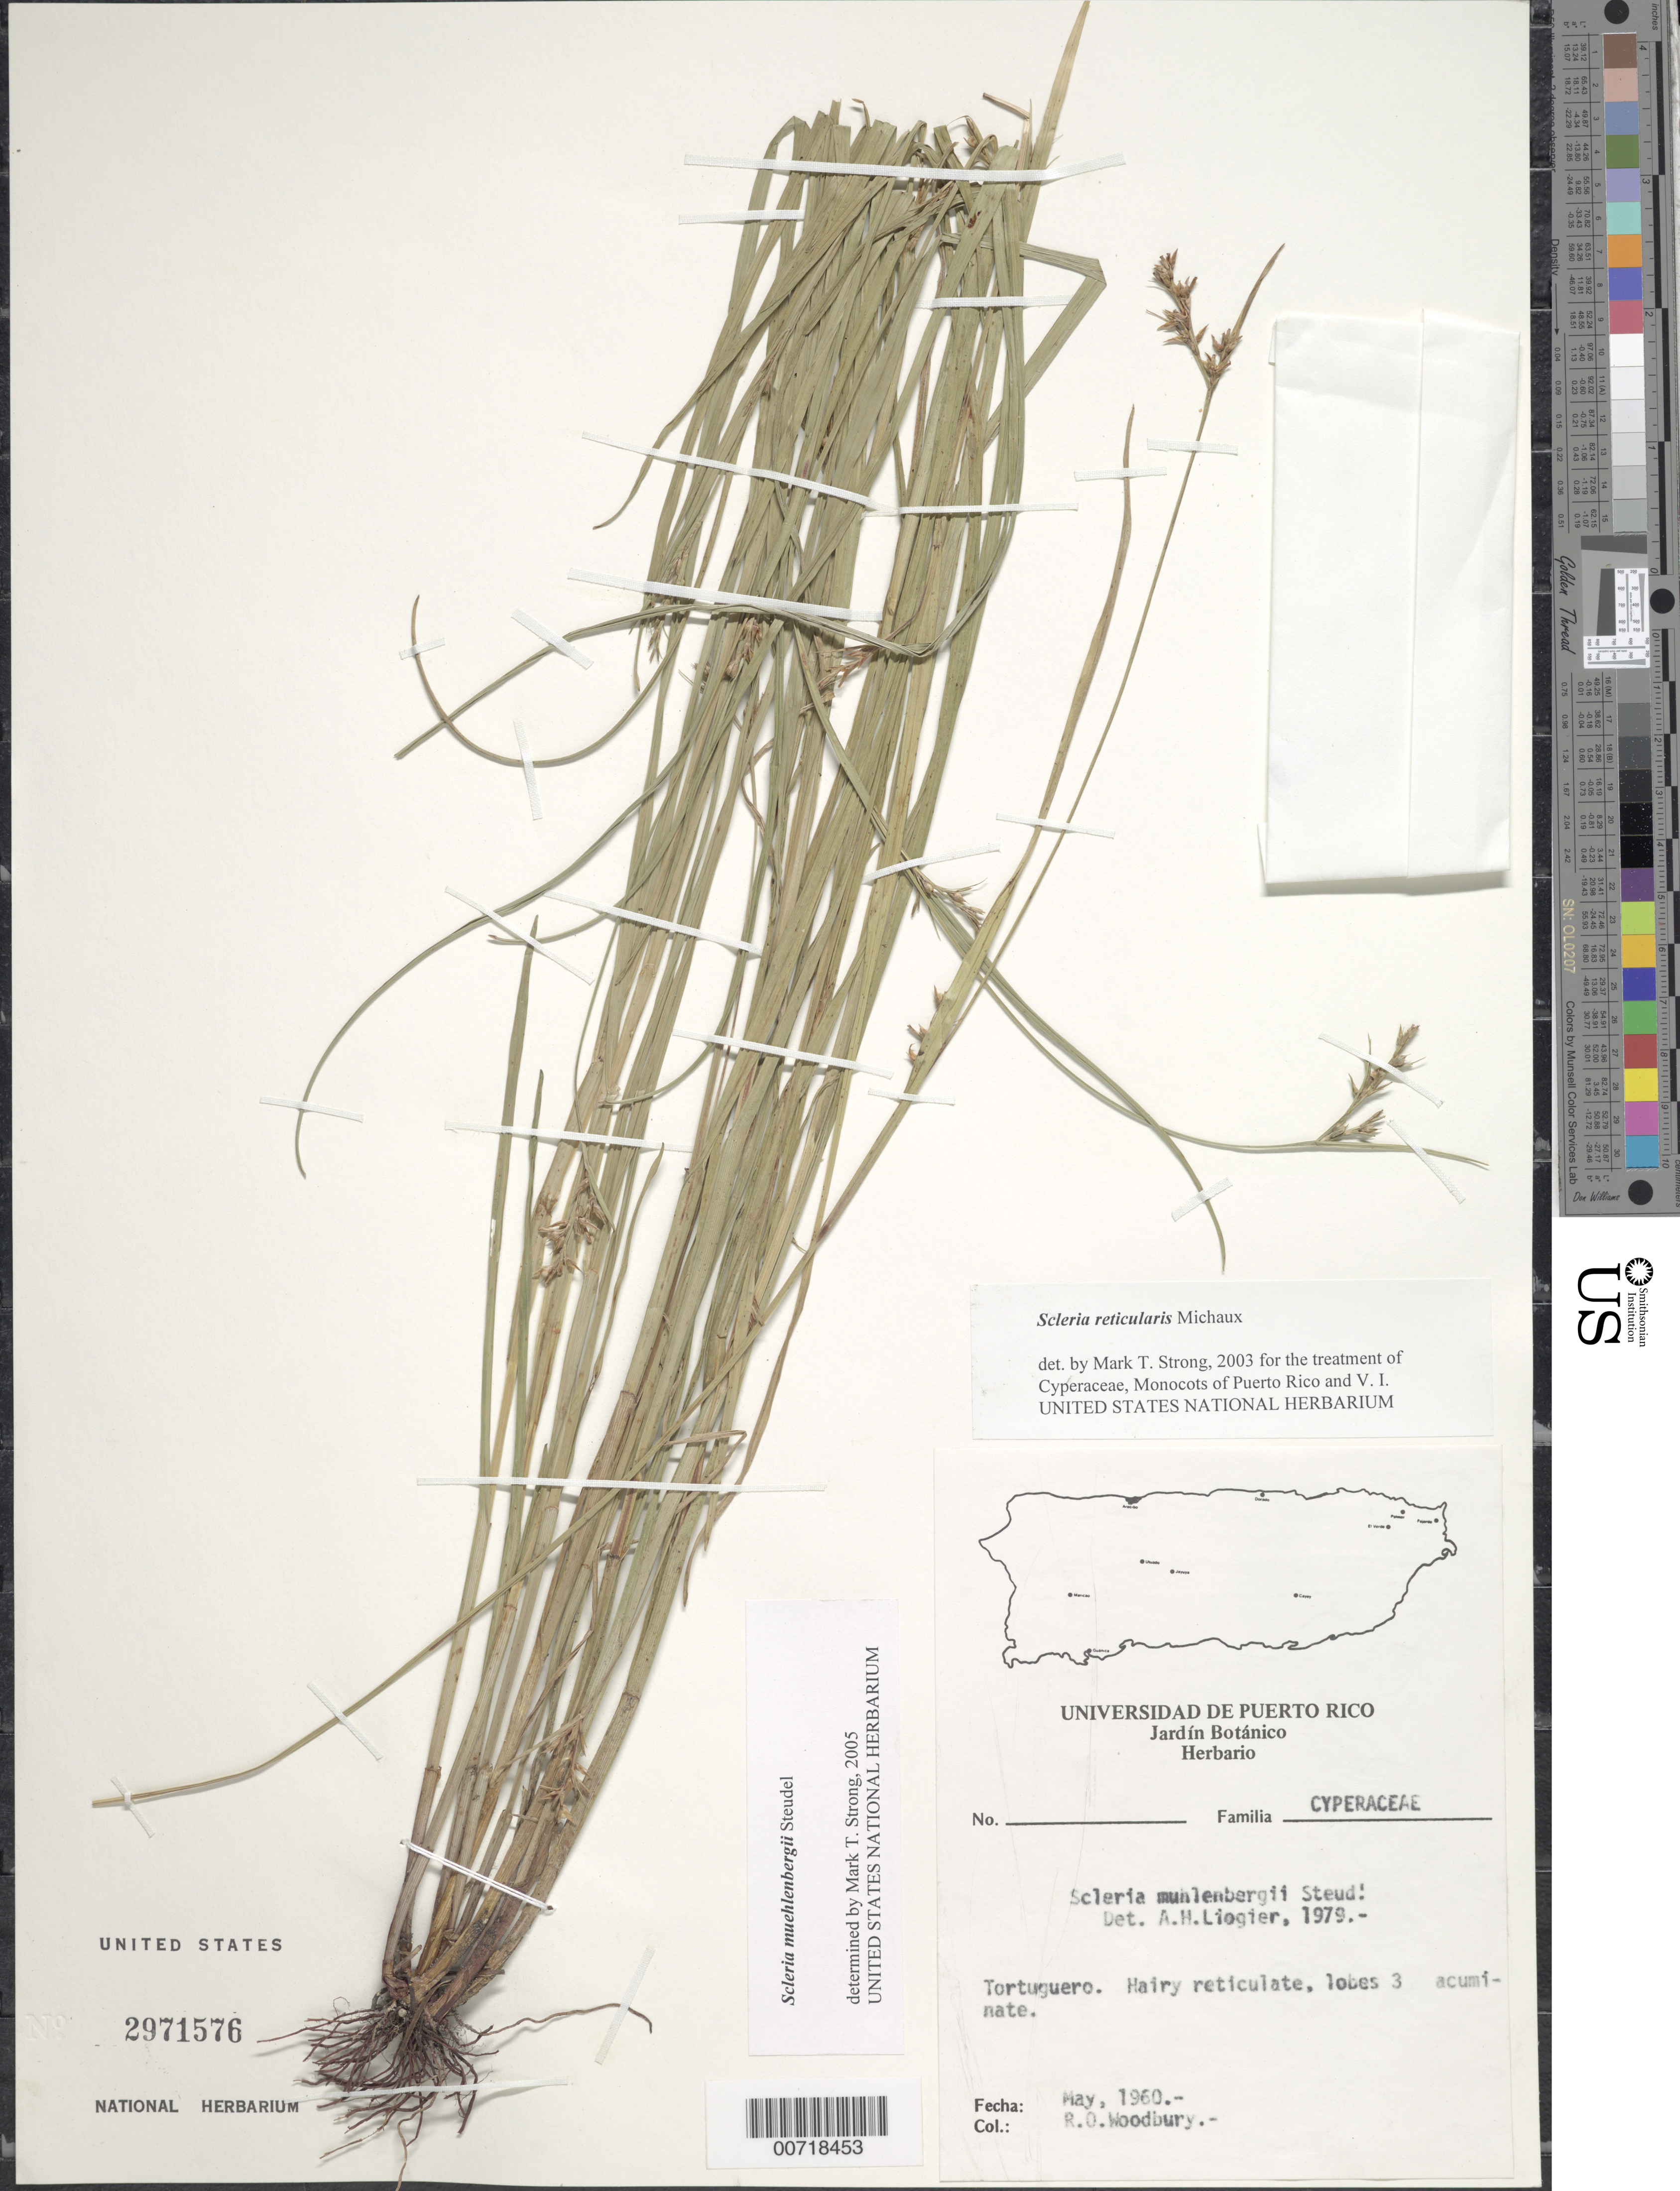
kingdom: Plantae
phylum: Tracheophyta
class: Liliopsida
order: Poales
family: Cyperaceae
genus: Scleria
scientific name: Scleria muehlenbergii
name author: Steud.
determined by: Strong, Mark T., (BOT), Smithsonian Institution - National Museum of Natural History (UNITED STATES)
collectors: R. O. Woodbury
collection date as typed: May 1960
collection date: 1960-05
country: Puerto Rico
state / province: Manatí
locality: Laguna Tortuguero.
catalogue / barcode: US 2971576